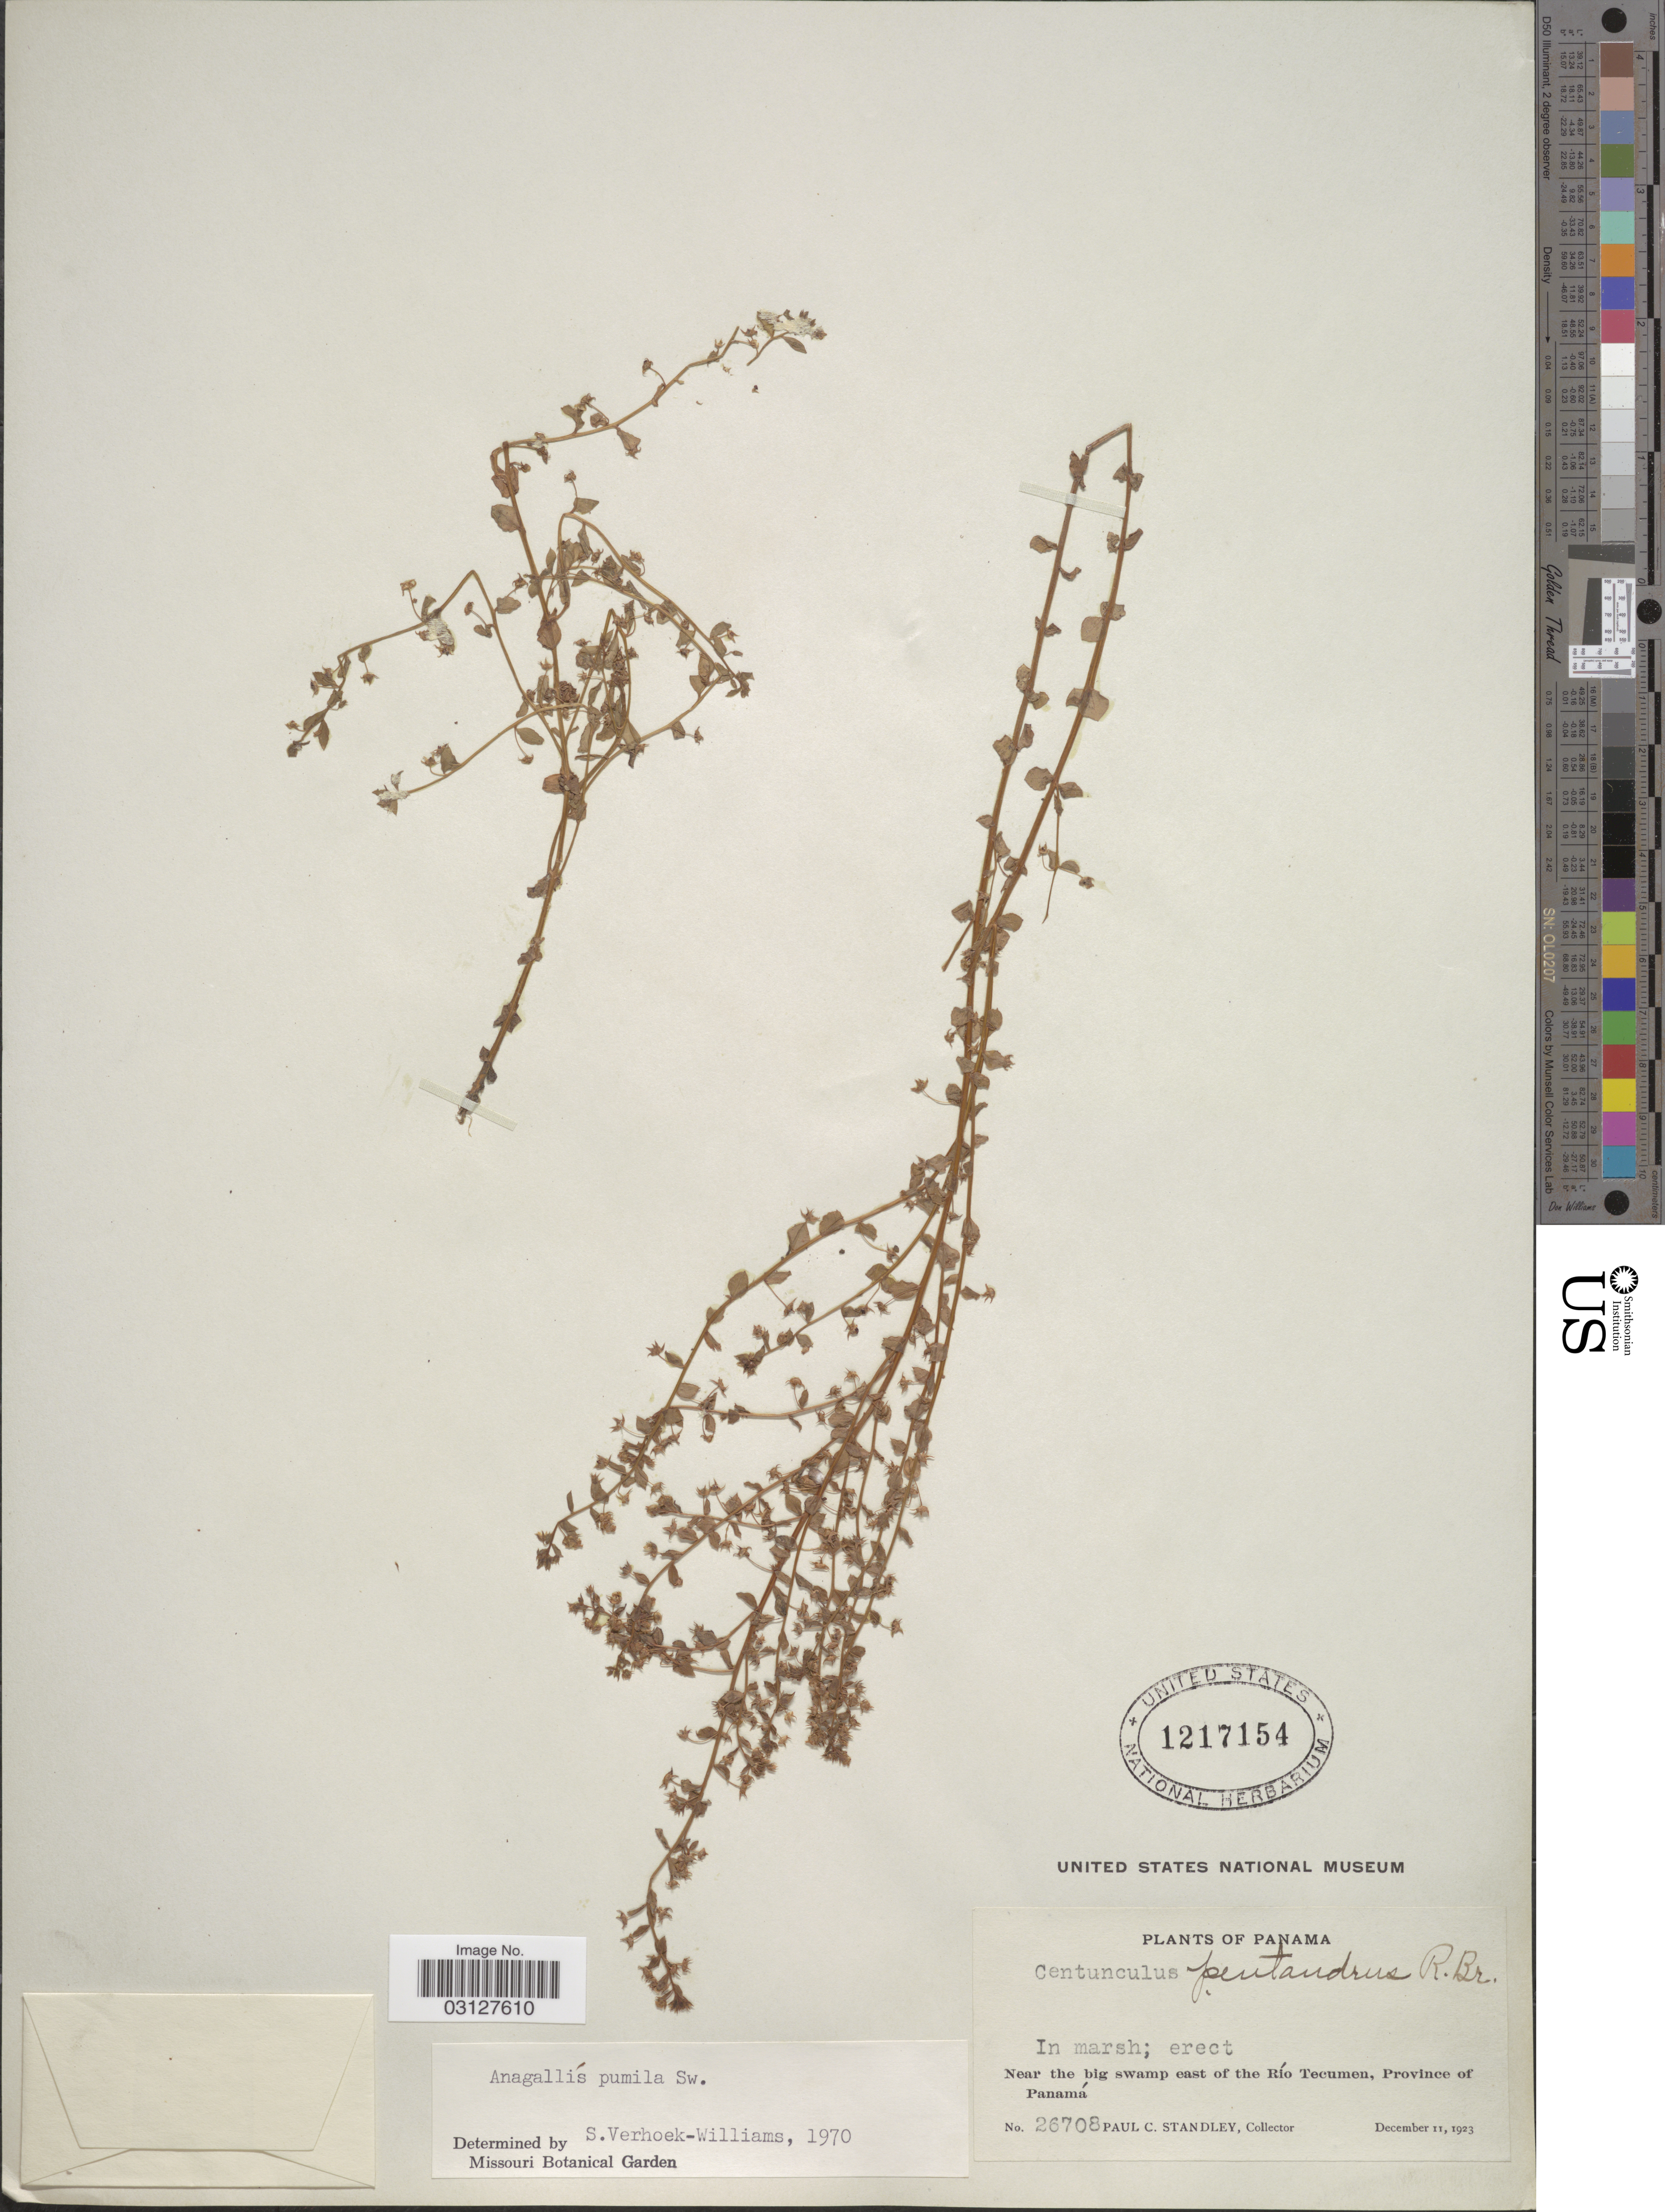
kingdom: Plantae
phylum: Tracheophyta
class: Magnoliopsida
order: Ericales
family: Primulaceae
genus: Anagallis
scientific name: Anagallis pumila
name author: Sw.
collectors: P. C. Standley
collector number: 26708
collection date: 1923-12-11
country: Panama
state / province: Panamá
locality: Near the big swamp east of the Río Tecumen.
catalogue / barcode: US 1217154